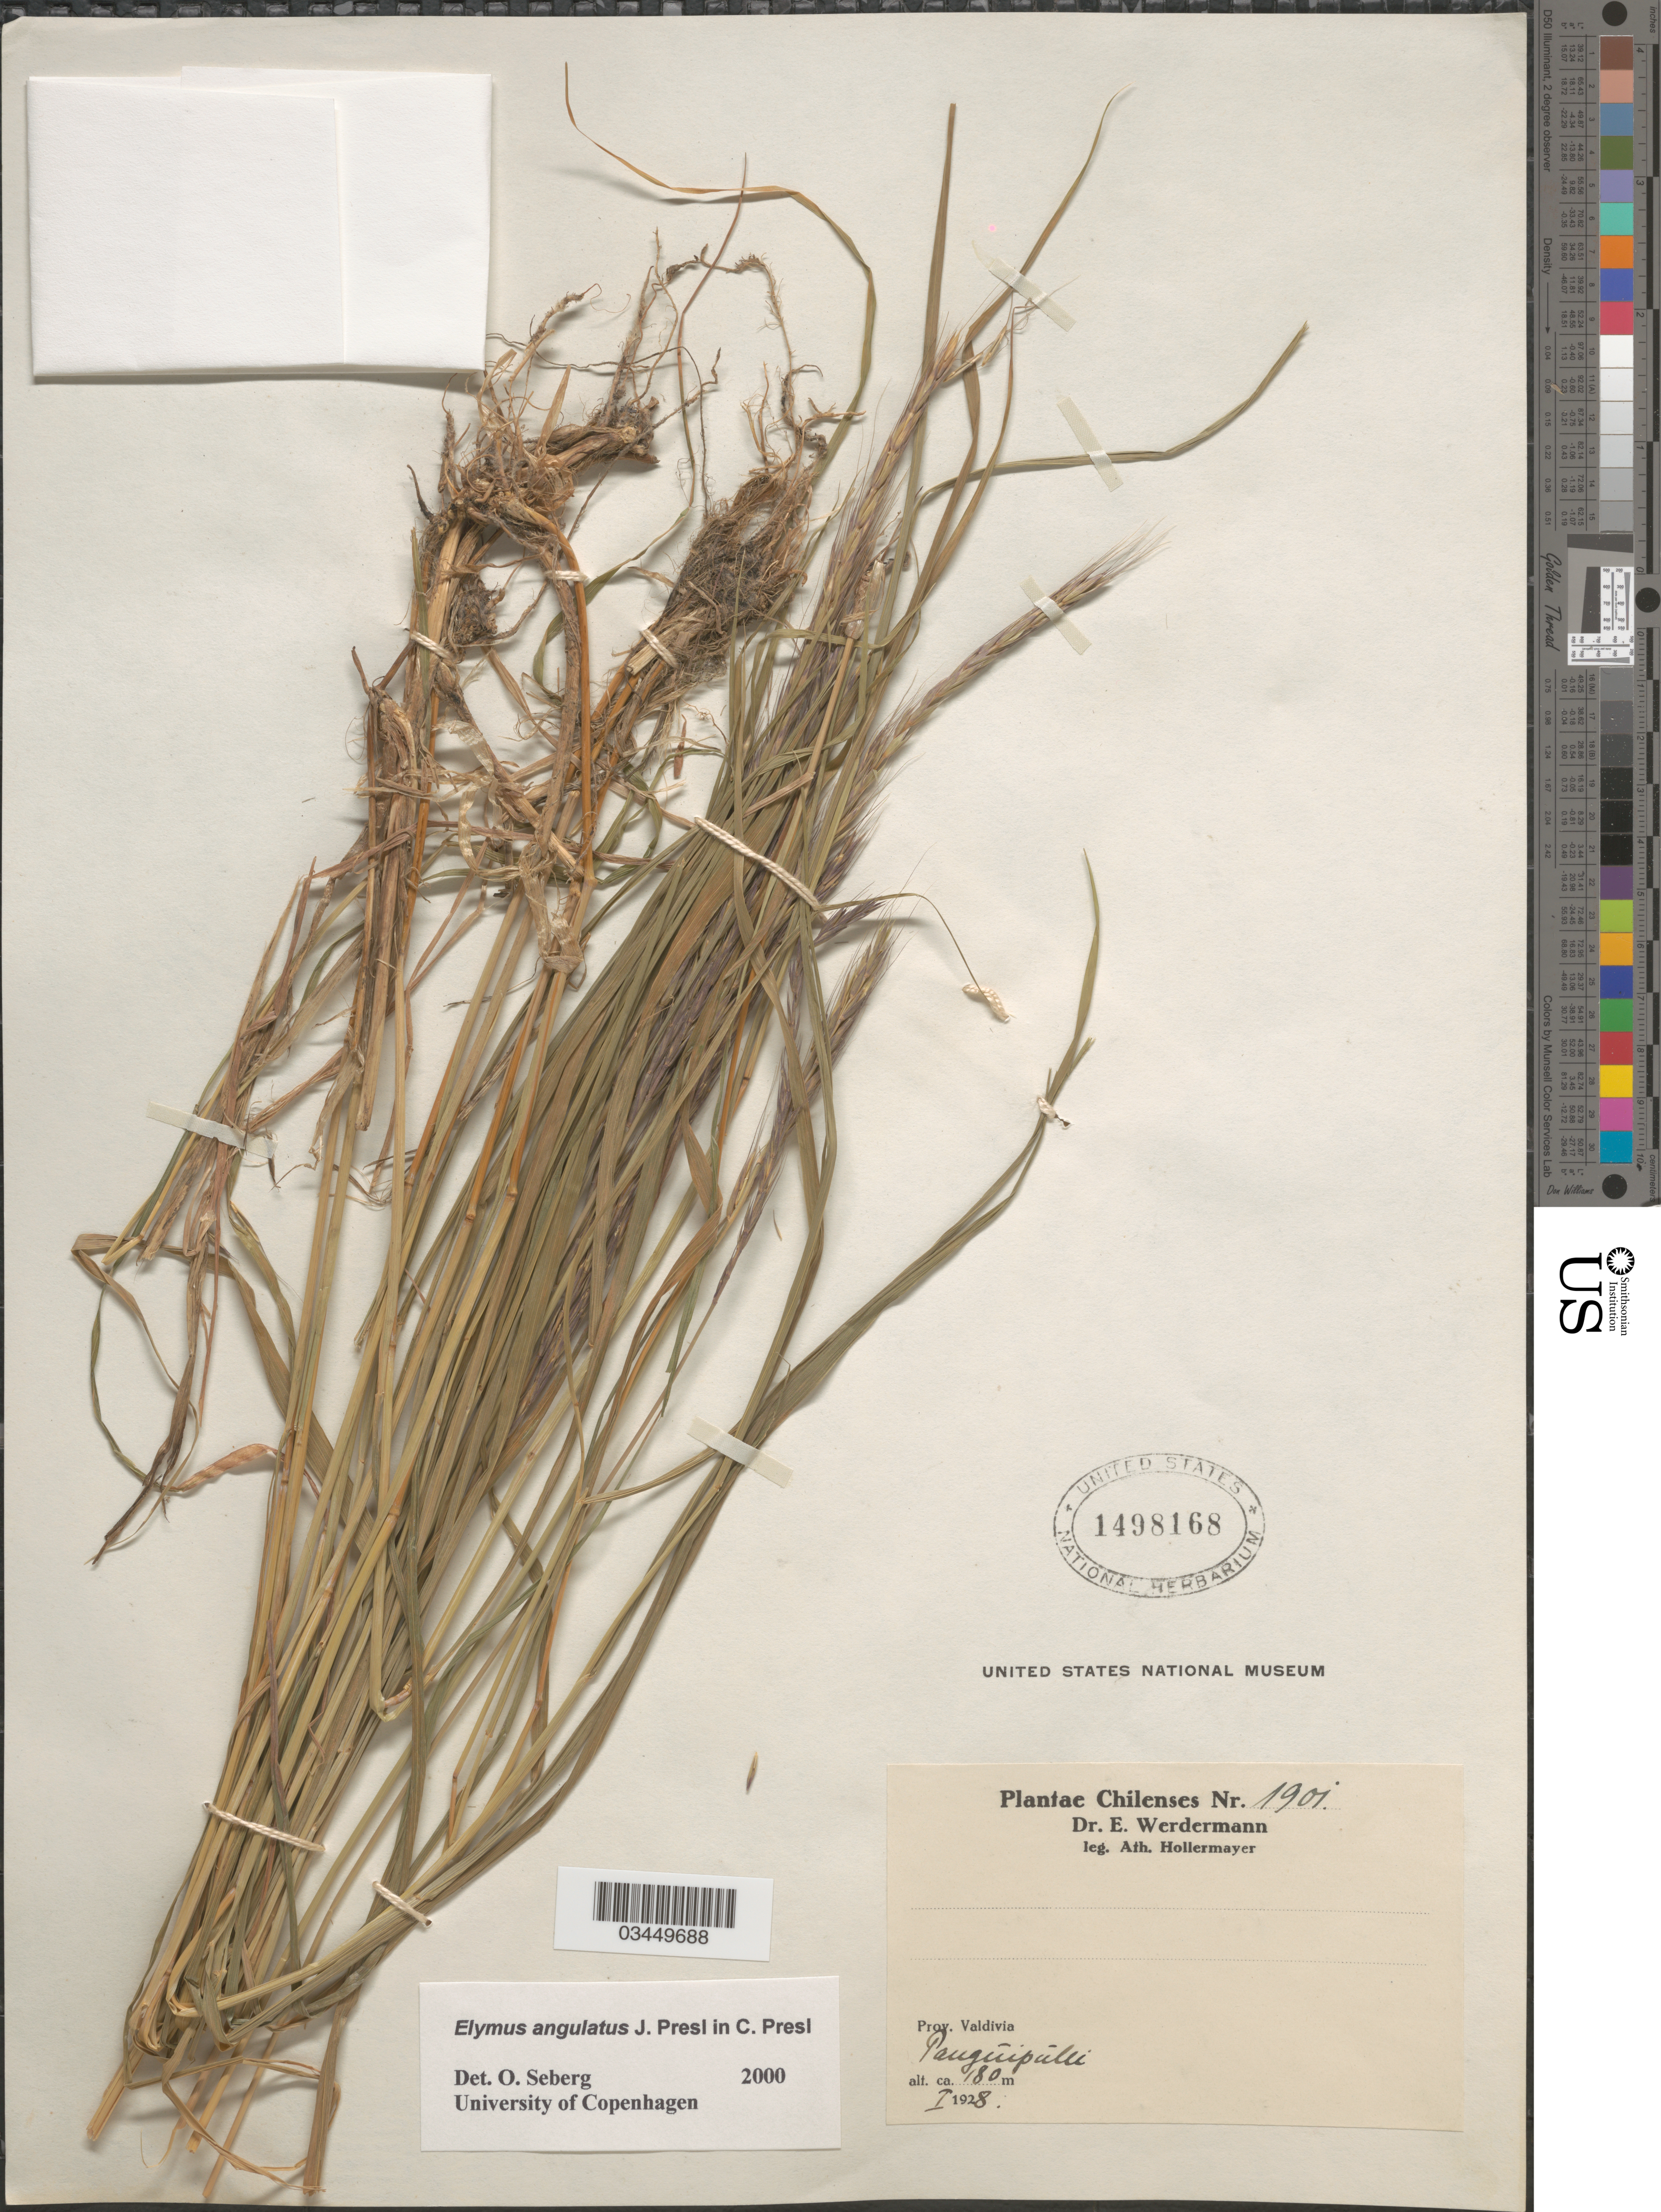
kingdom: Plantae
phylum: Tracheophyta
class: Liliopsida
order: Poales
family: Poaceae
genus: Elymus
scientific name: Elymus angulatus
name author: J. Presl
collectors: P. Hollermayer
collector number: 1901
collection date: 1928-01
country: Chile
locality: Prov. Valdivia. Panguipulli.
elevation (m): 180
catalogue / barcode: US 1498168